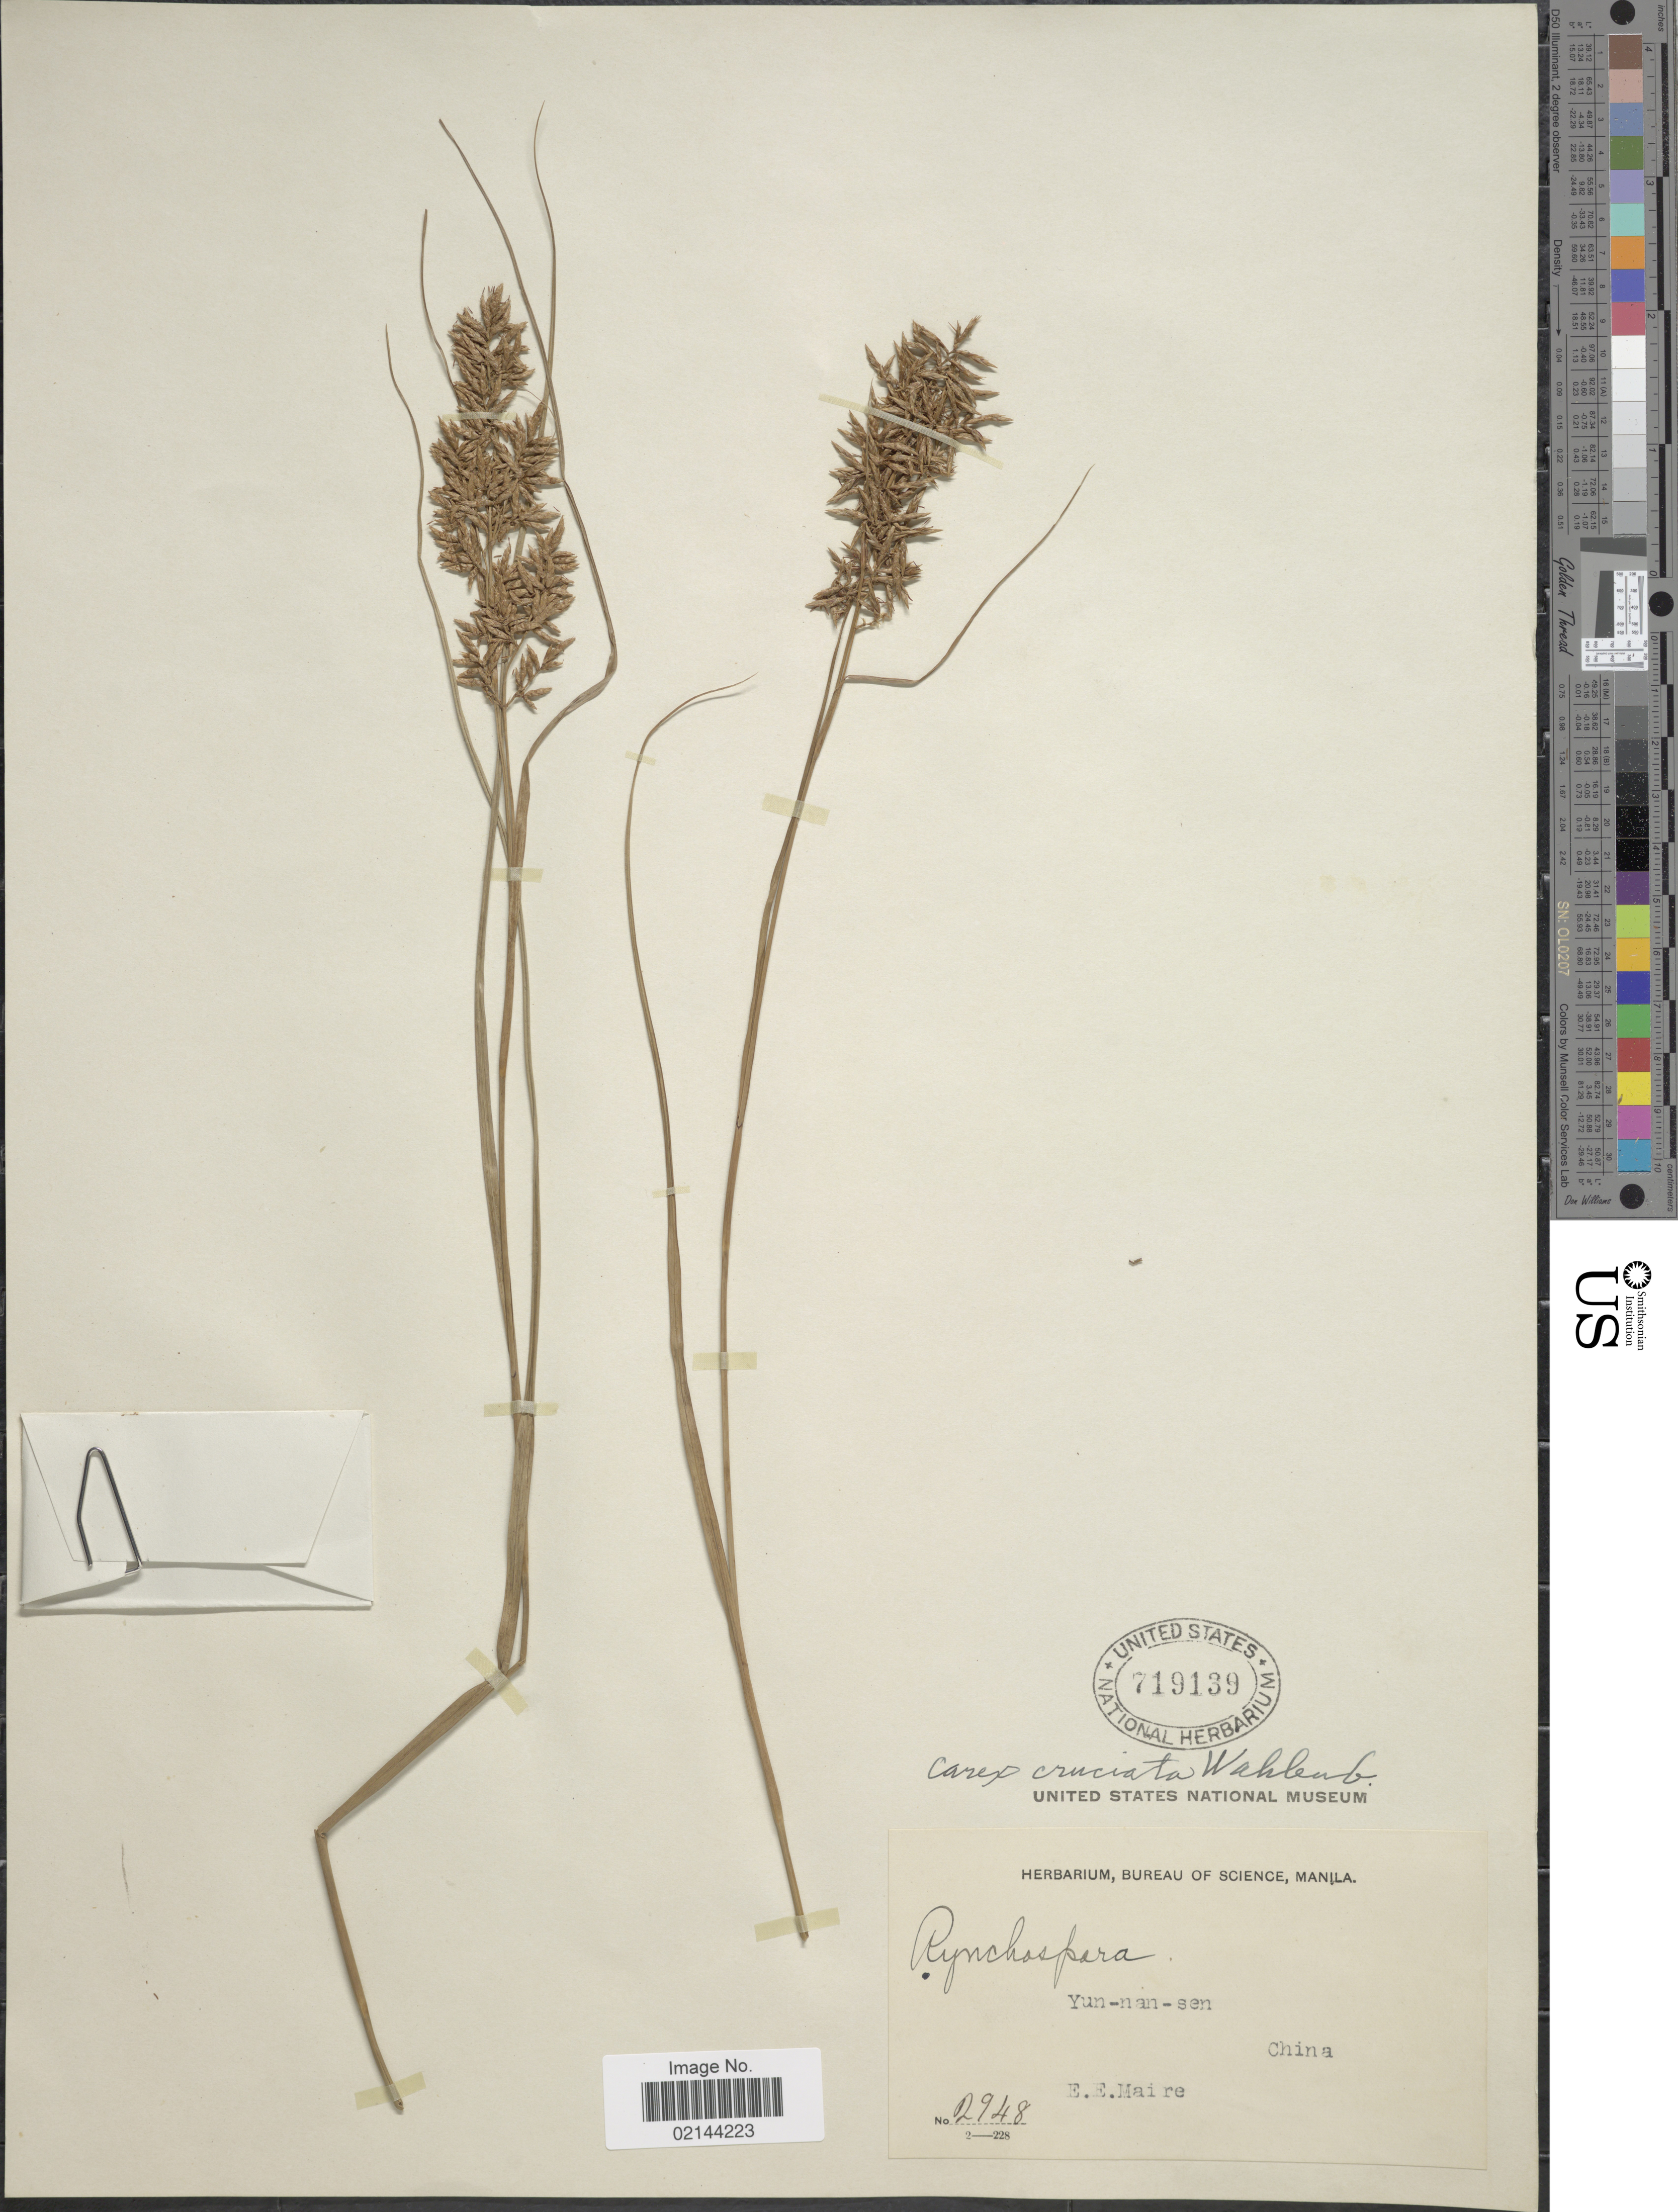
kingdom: Plantae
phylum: Tracheophyta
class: Liliopsida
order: Poales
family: Cyperaceae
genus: Carex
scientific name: Carex cruciata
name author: Wahlenb.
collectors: E. E. Maire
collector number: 2948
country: China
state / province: Yunnan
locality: Yun-nan-sen, China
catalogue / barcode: US 719139